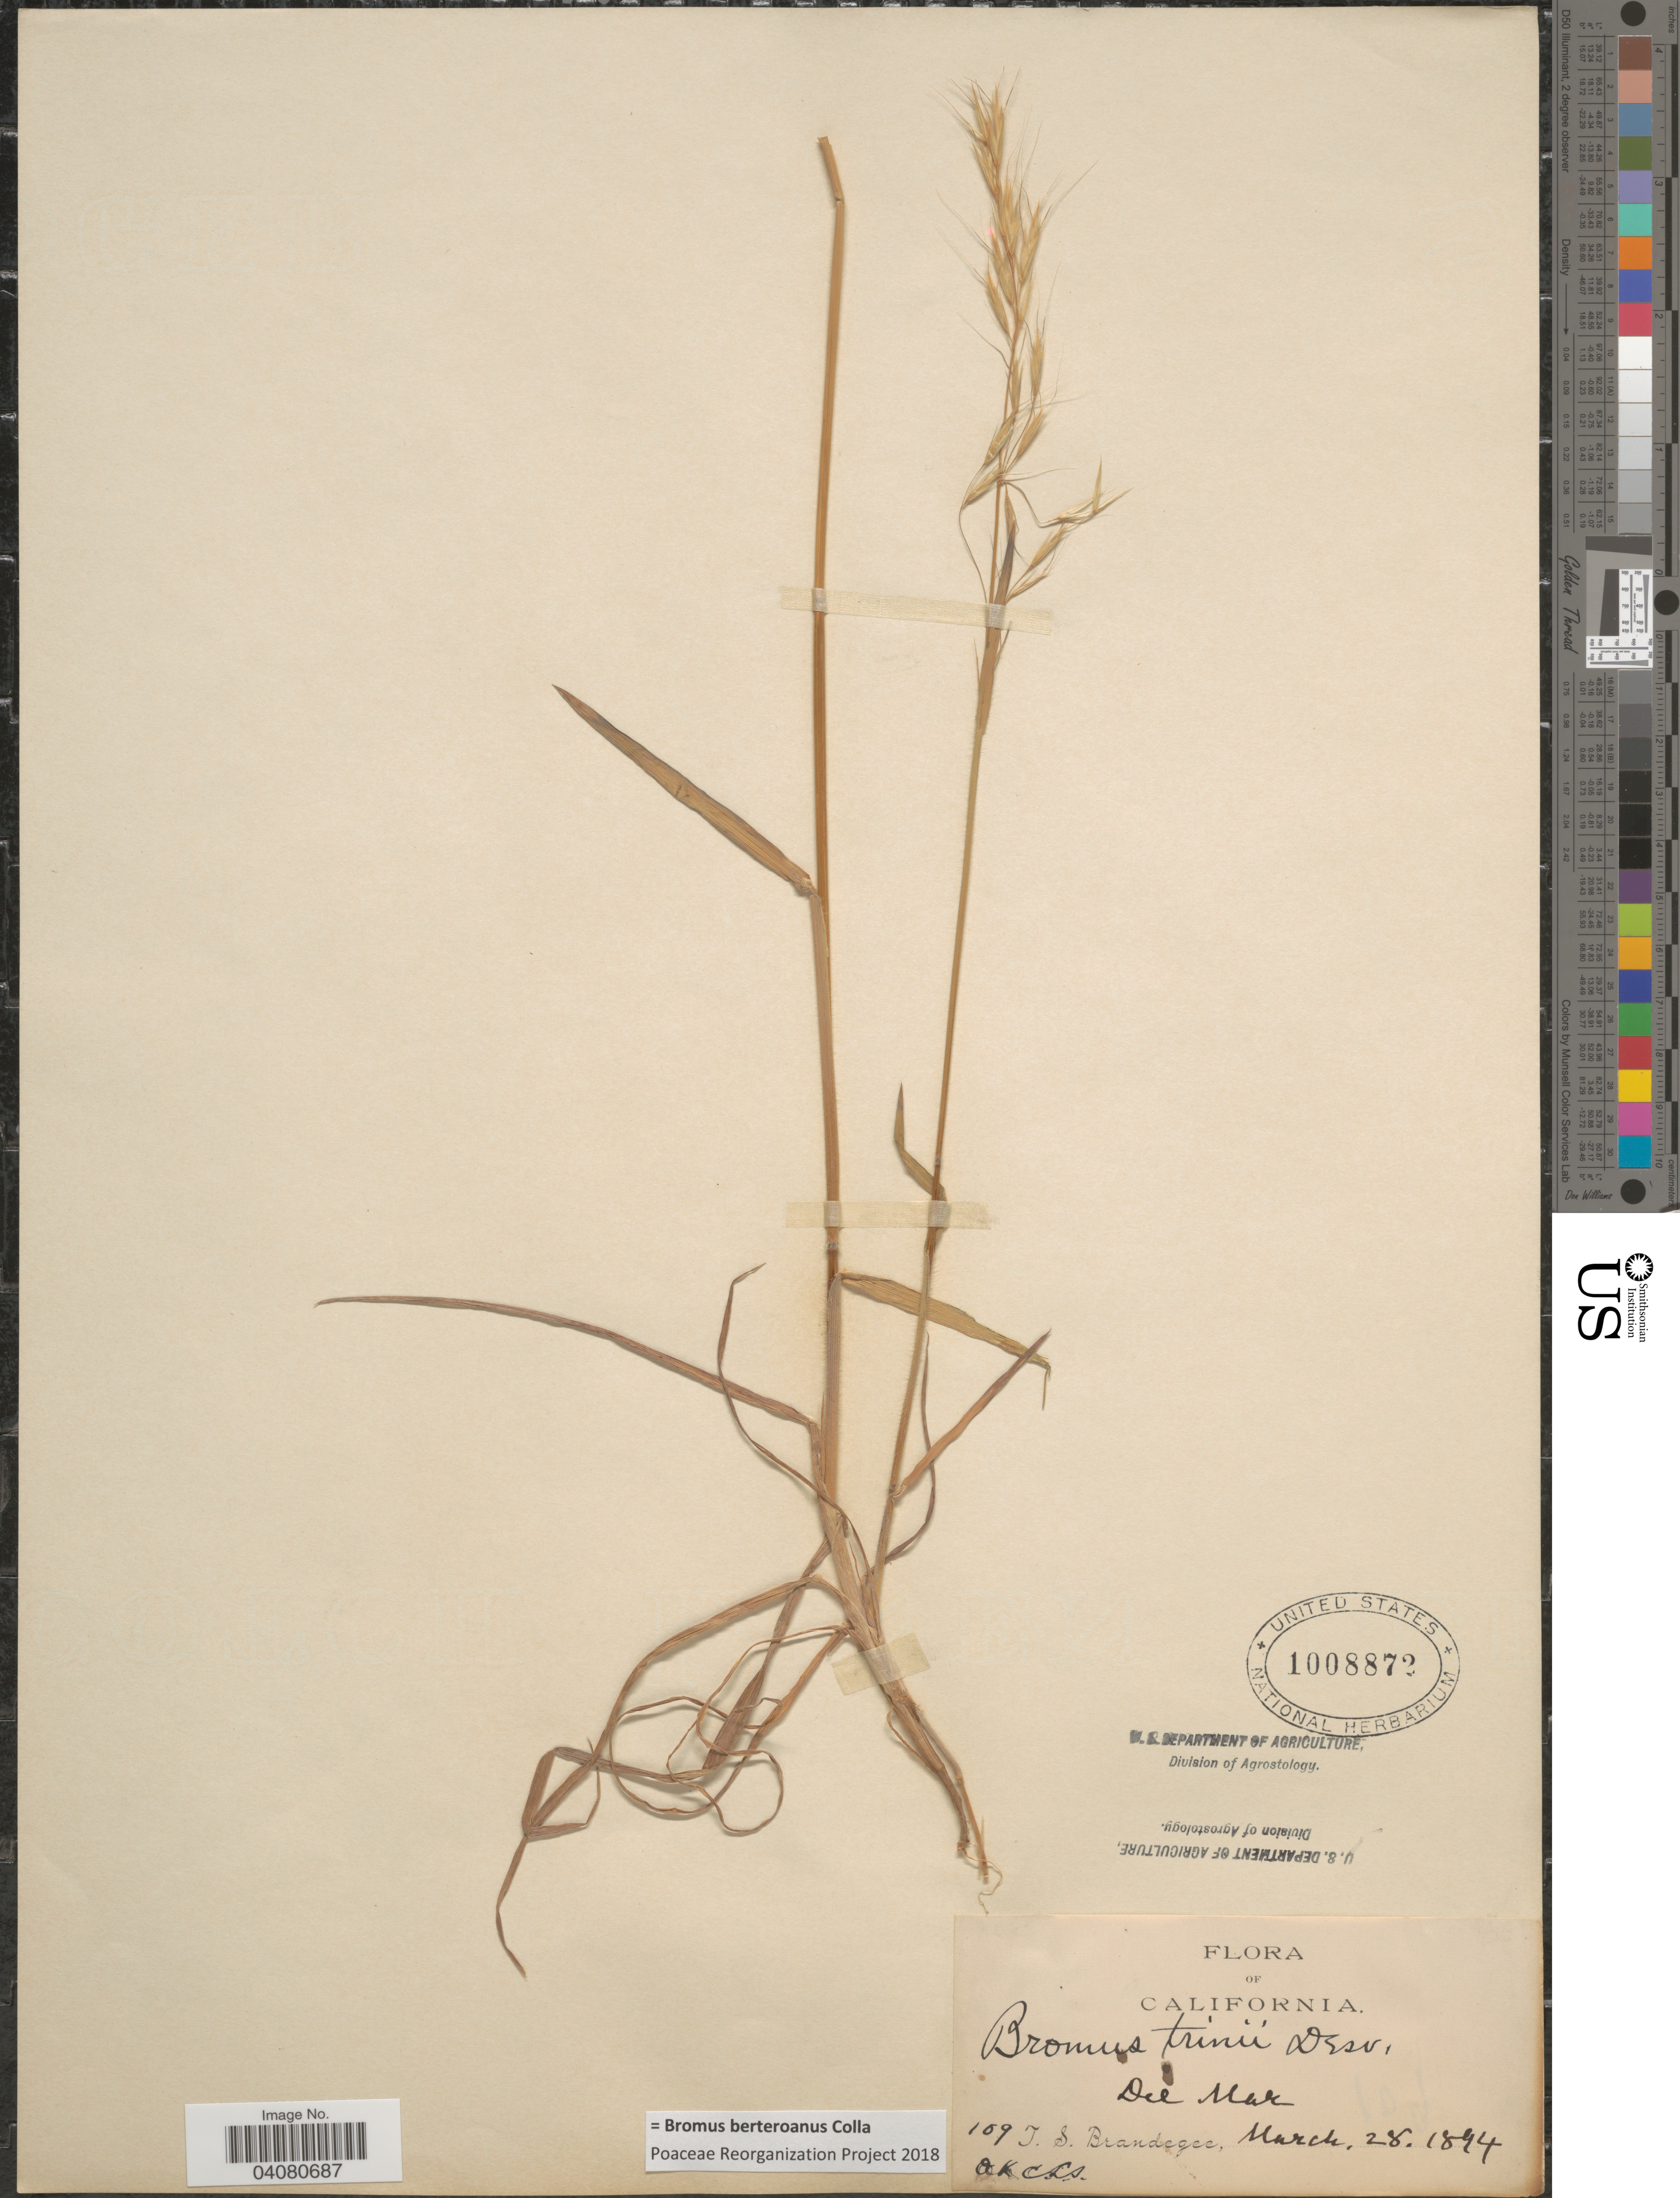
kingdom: Plantae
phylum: Tracheophyta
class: Liliopsida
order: Poales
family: Poaceae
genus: Bromus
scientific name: Bromus berteroanus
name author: Colla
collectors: J. S. Brandegee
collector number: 109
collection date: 1894-03-28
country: United States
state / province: California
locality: Del Mar.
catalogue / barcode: US 1008872